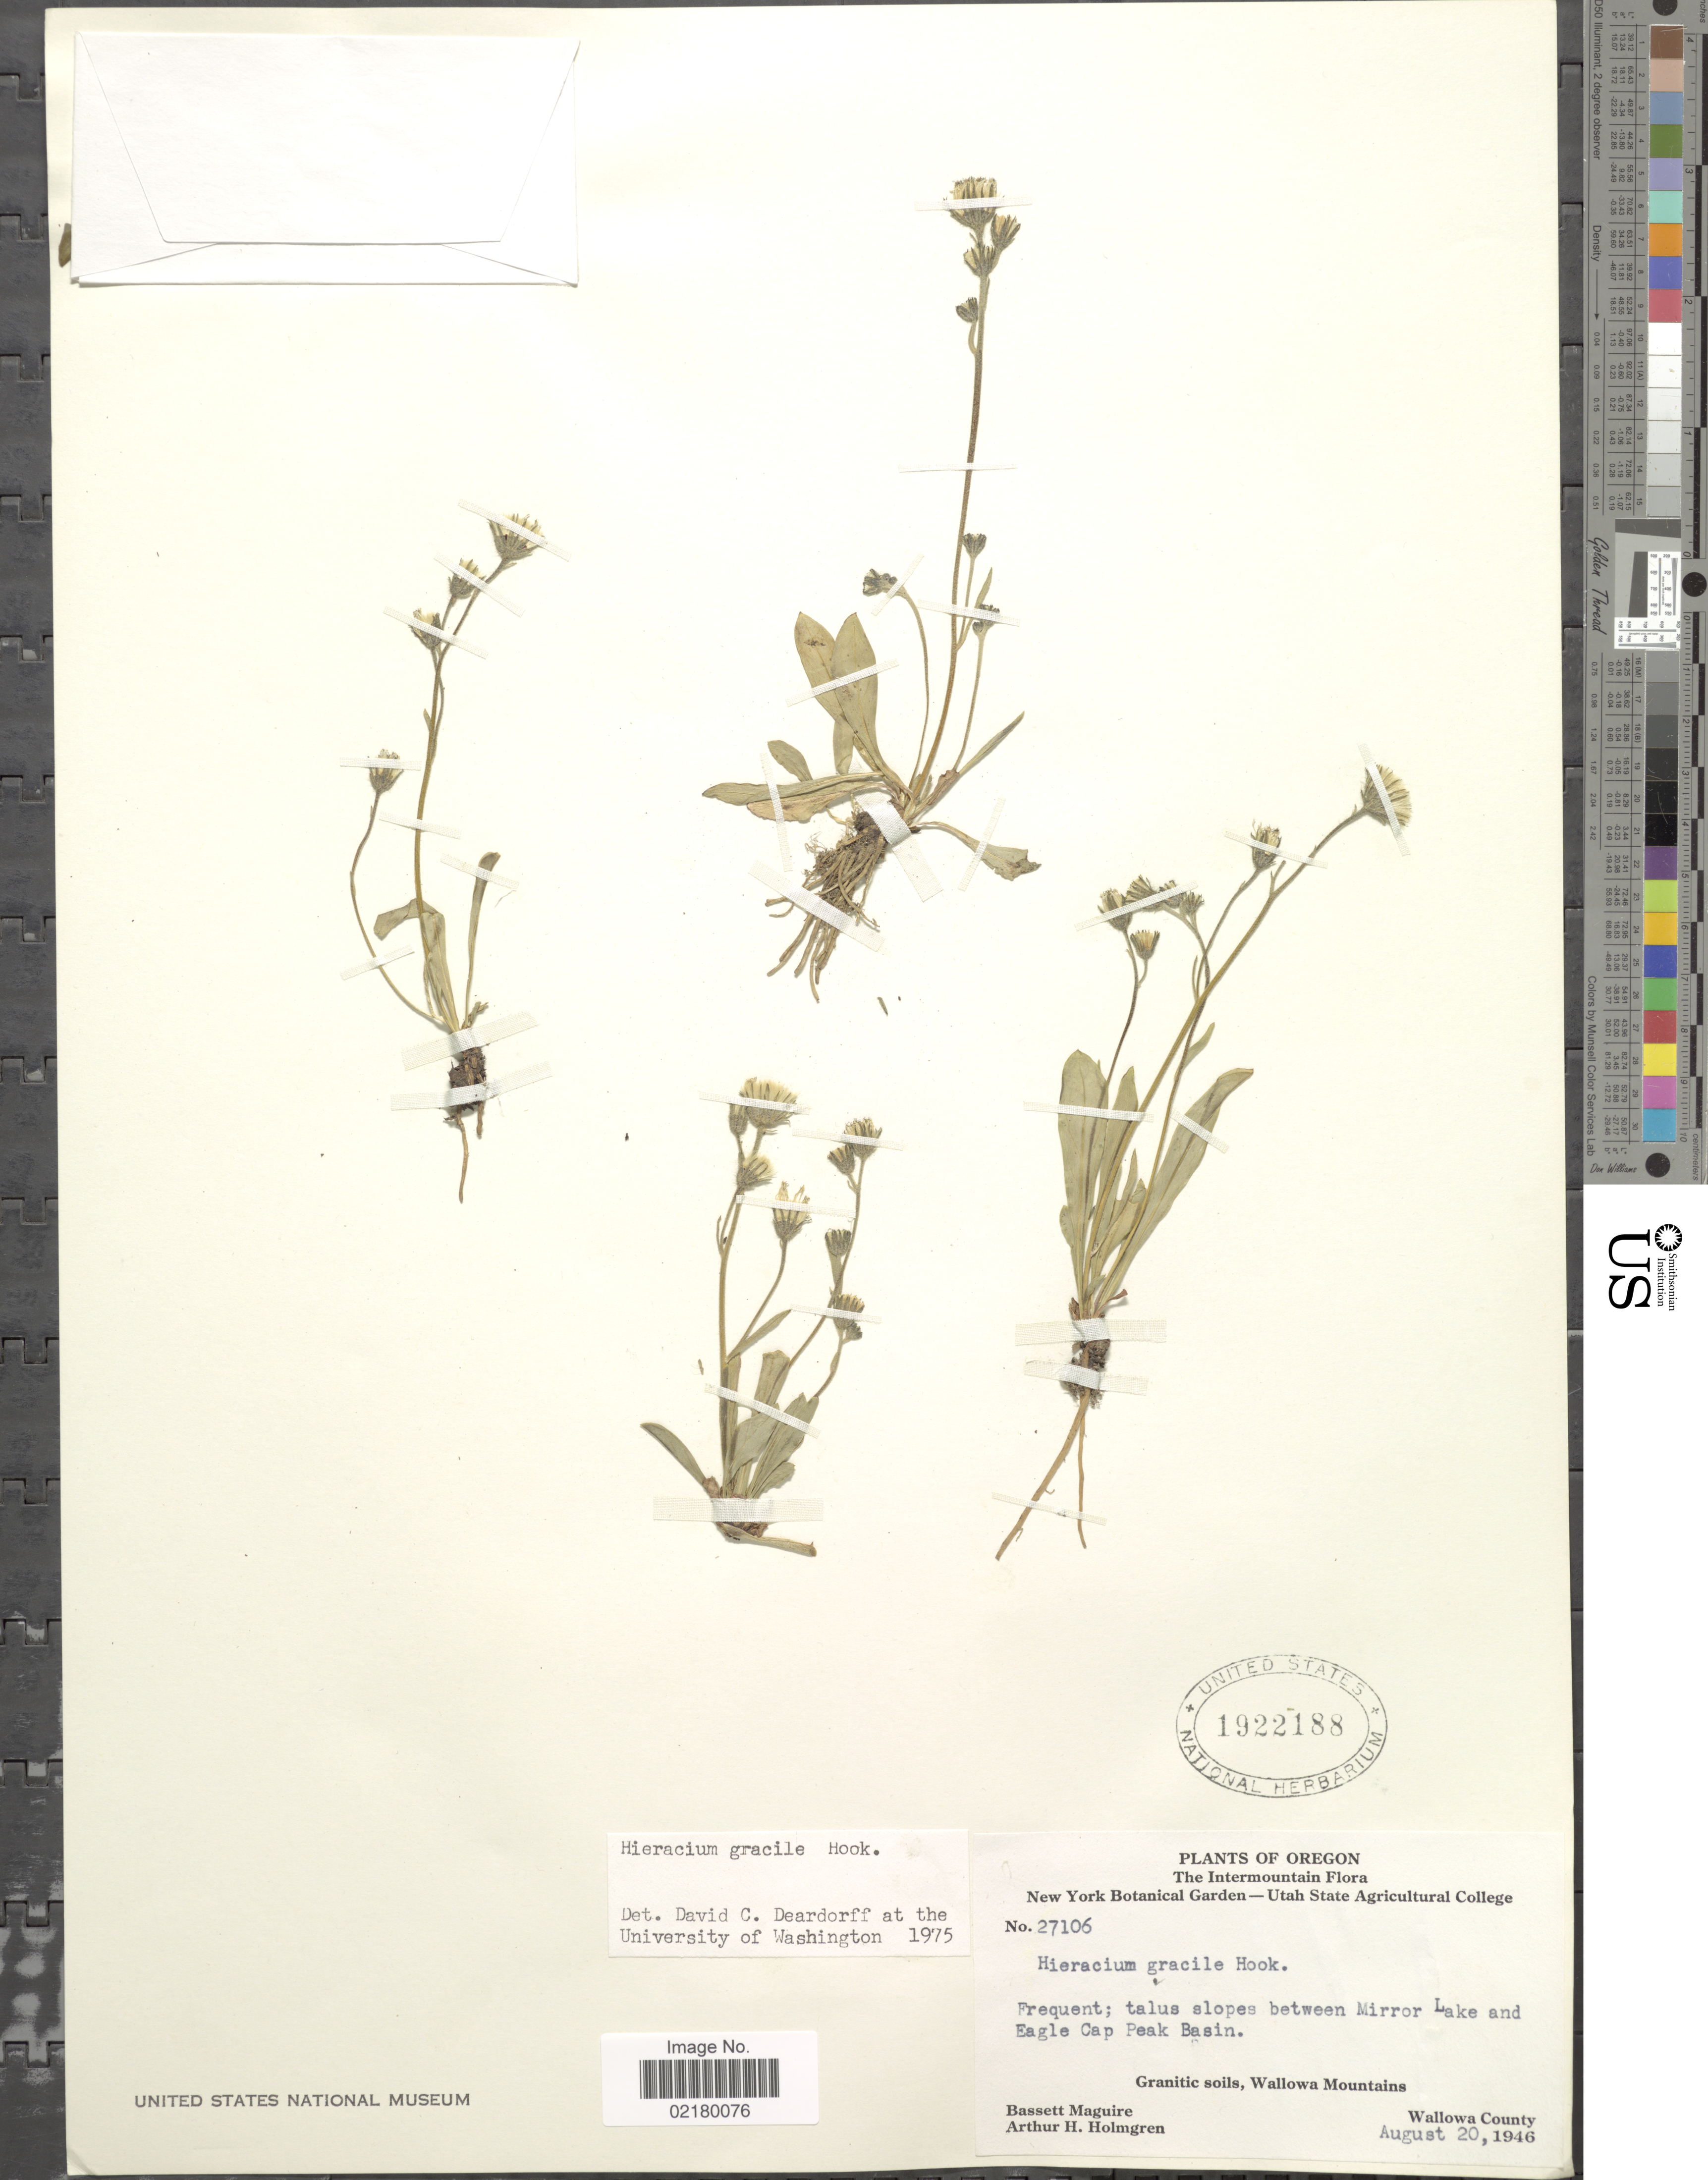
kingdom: Plantae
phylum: Tracheophyta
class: Magnoliopsida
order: Asterales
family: Asteraceae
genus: Hieracium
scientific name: Hieracium triste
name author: Willd. ex Spreng.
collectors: B. Maguire & A. H. Holmgren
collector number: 27106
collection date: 1946-08-20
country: United States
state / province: Oregon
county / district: Wallowa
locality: The Intermountain, Frequentl talus slopes between Mirror Lake and agle Cap Peak Basin, Granitic soils, Wallowa Mountains, Wallowa County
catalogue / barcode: US 1922188